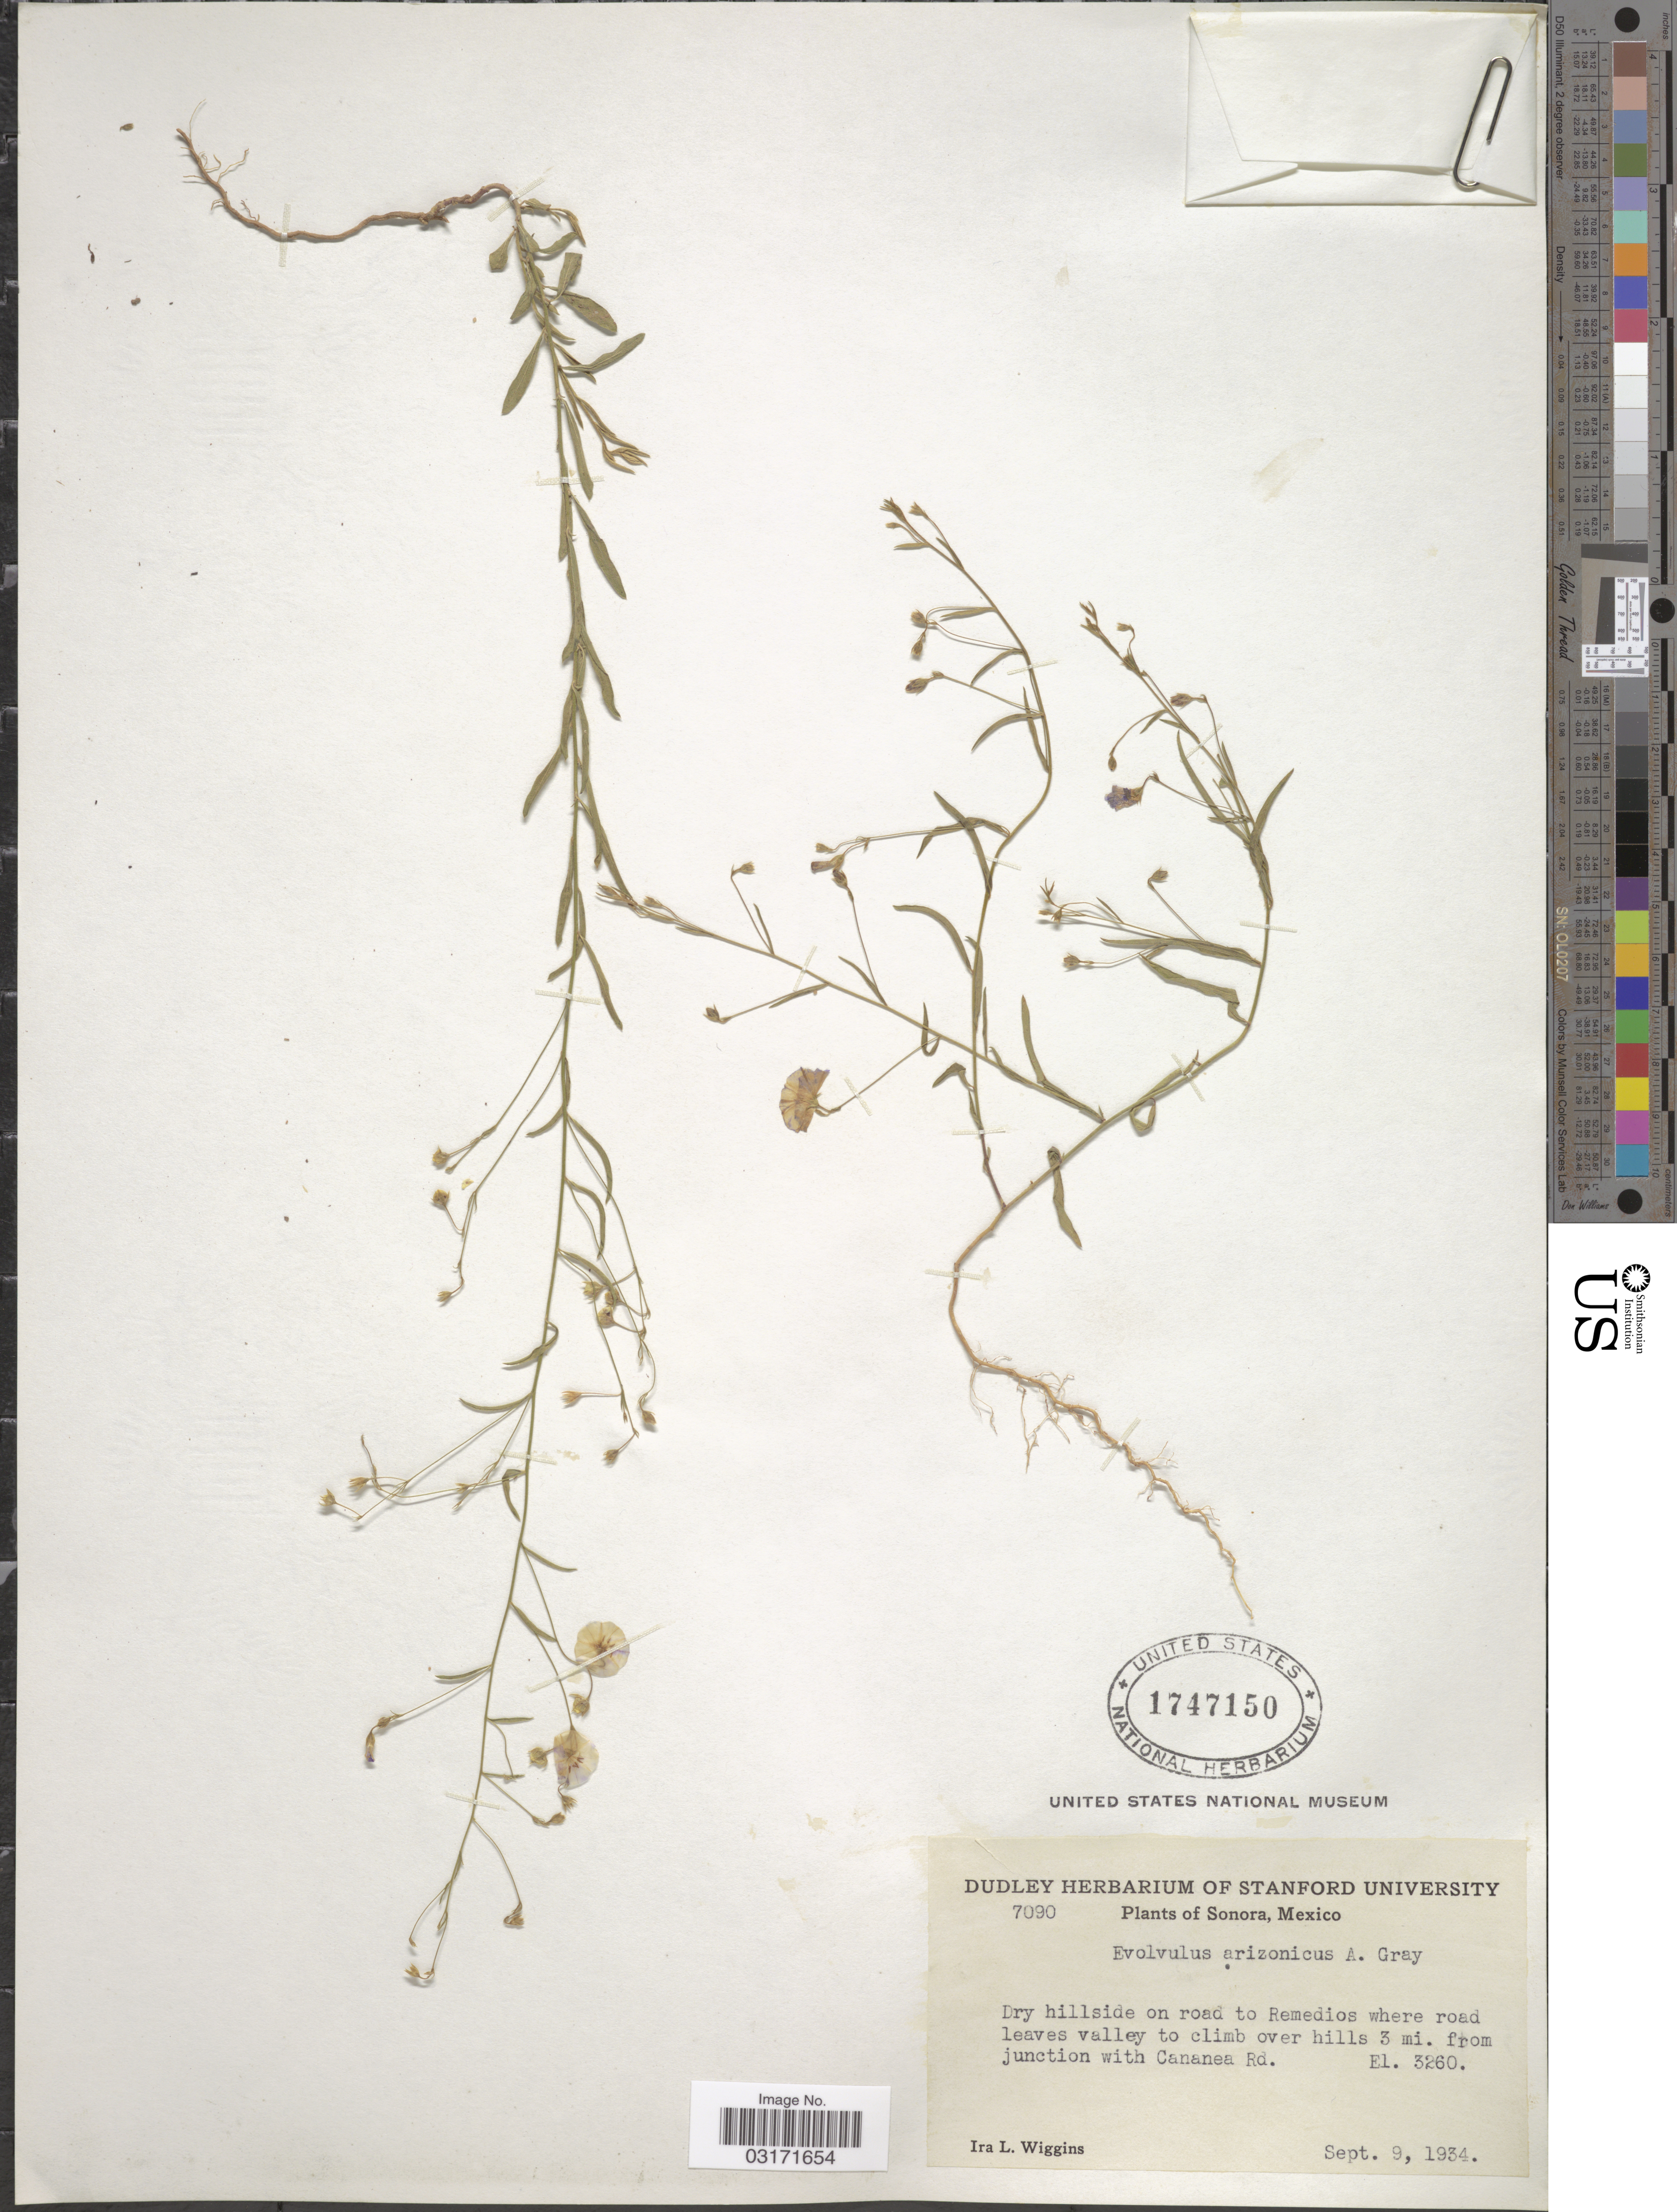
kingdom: Plantae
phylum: Tracheophyta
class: Magnoliopsida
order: Solanales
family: Convolvulaceae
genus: Evolvulus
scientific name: Evolvulus arizonicus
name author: A. Gray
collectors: I. L. Wiggins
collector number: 7090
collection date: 1934-09-09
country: Mexico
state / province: Sonora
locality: Dry hillside on road to Remedios where road leaves valley to climb over hills 3 mi. from junction with Cananea Rd.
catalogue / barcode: US 1747150